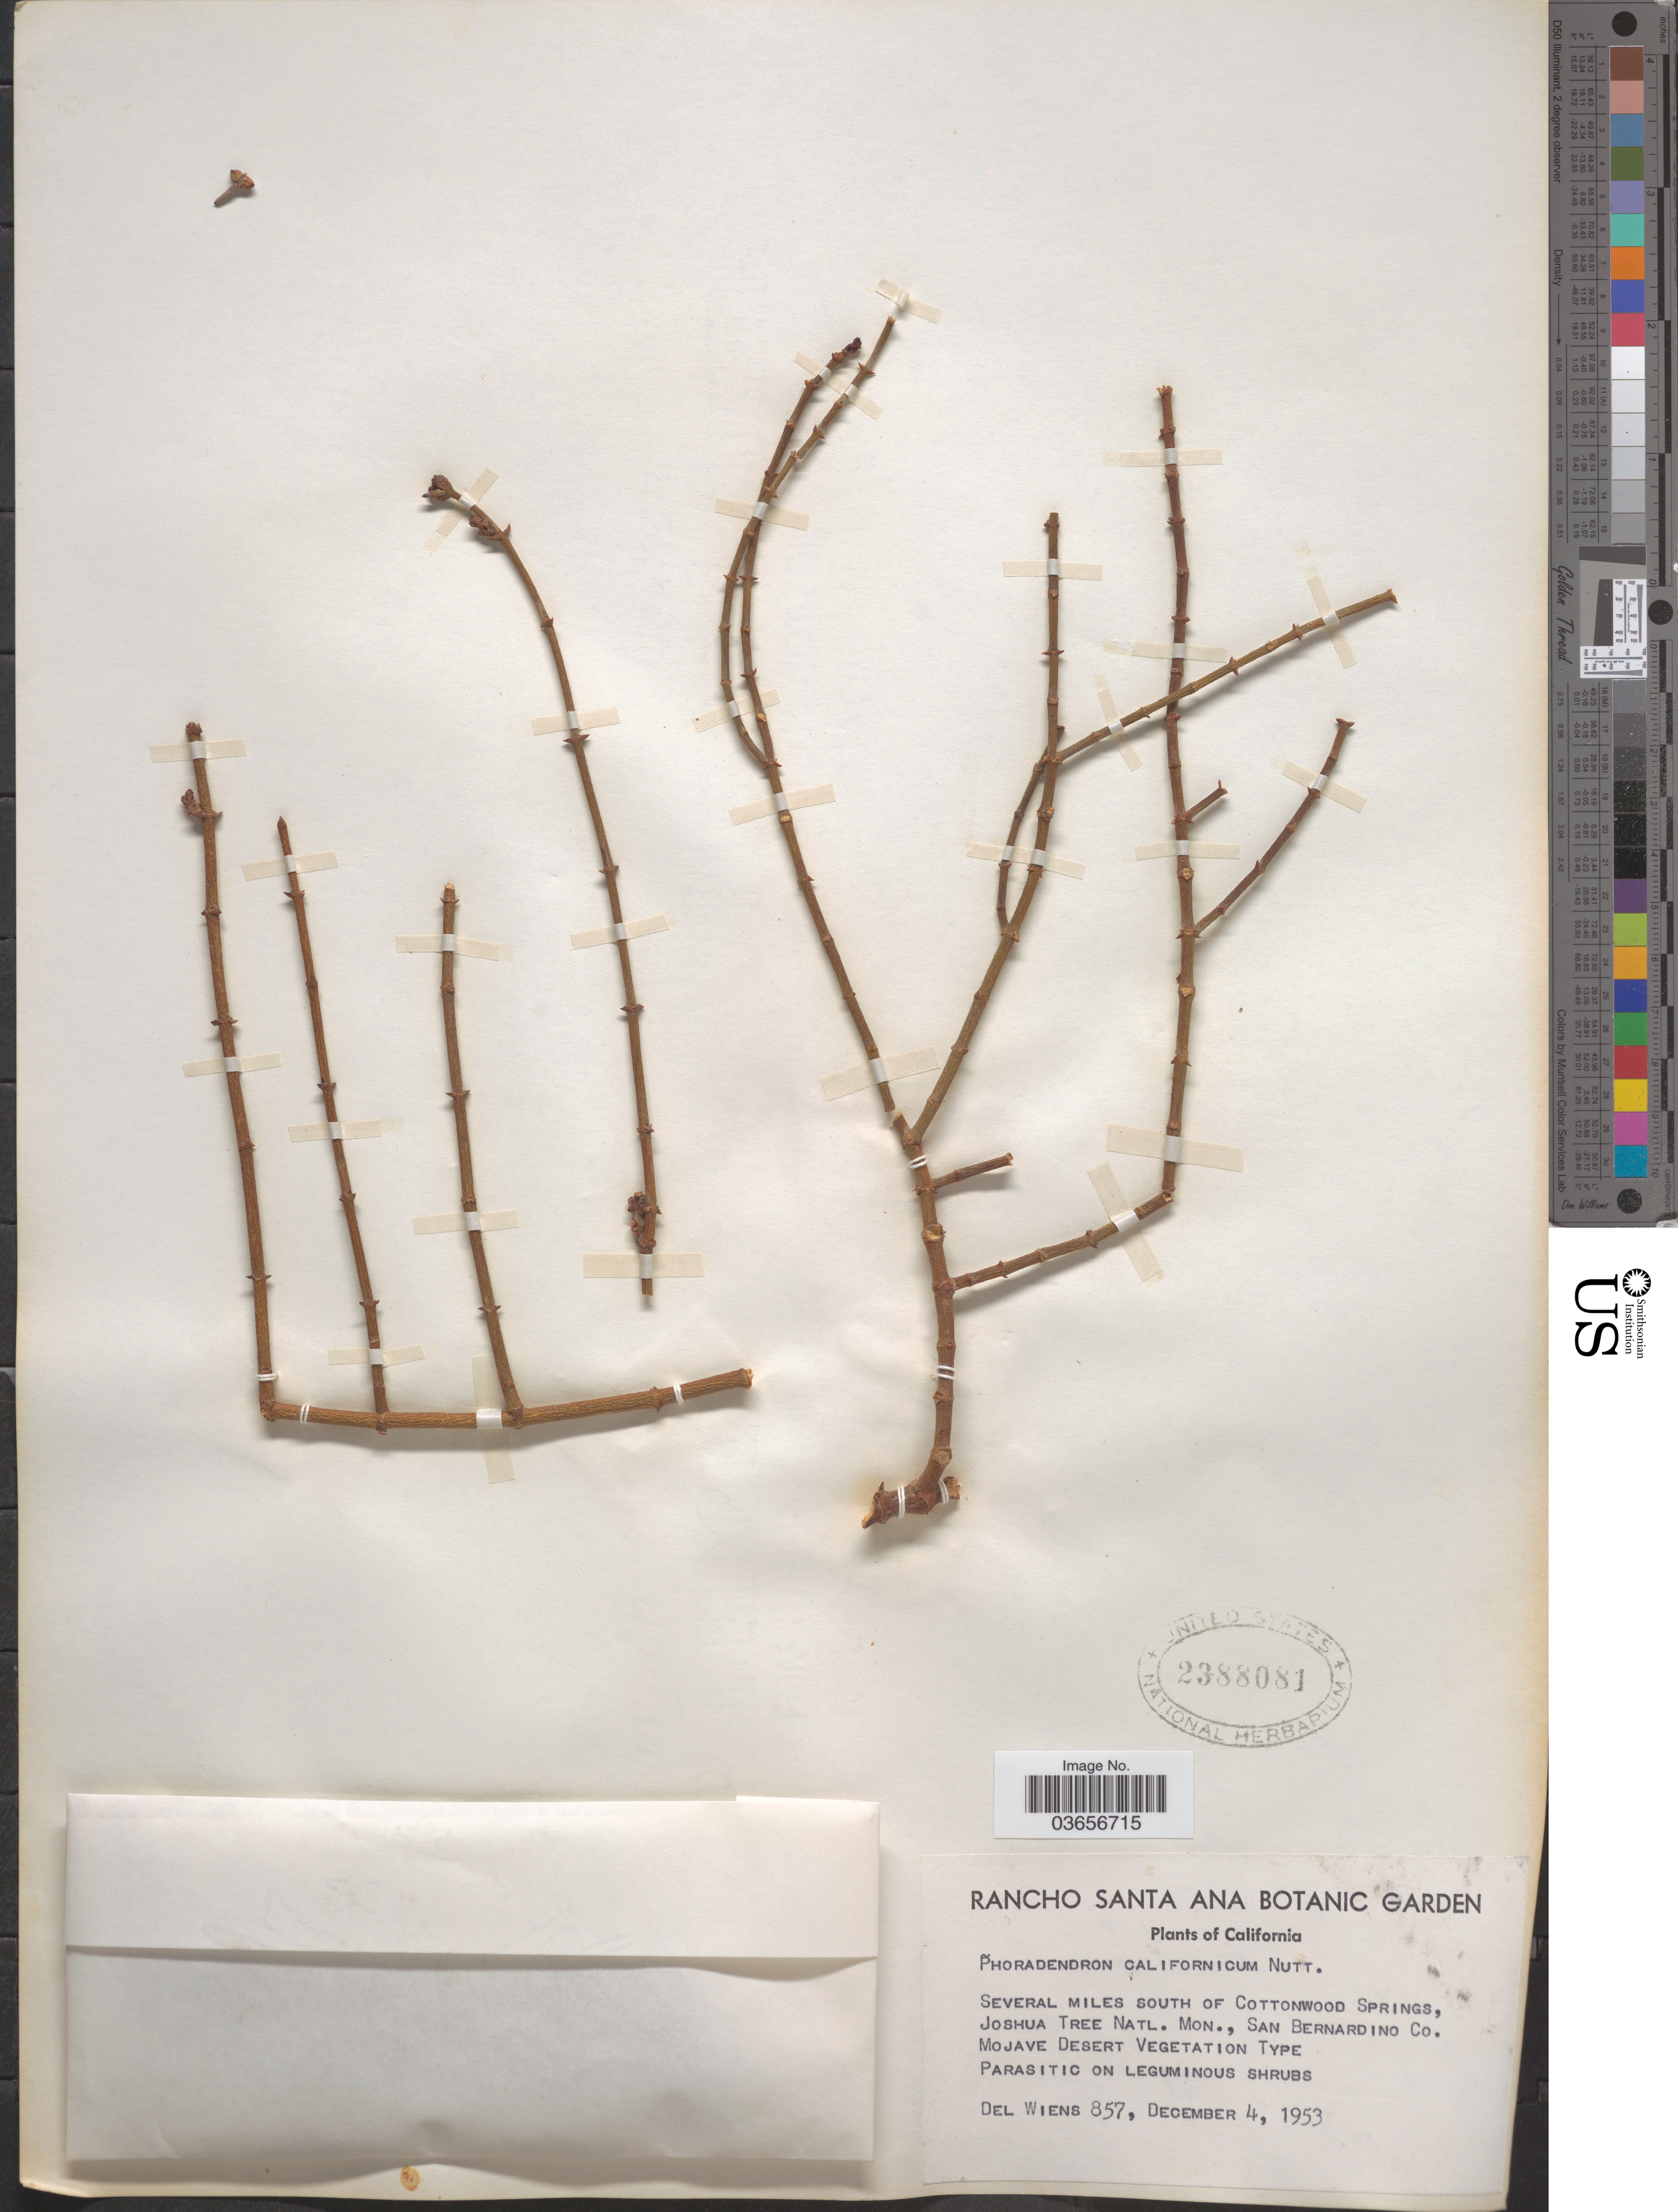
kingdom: Plantae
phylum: Tracheophyta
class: Magnoliopsida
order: Santalales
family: Viscaceae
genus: Phoradendron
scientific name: Phoradendron californicum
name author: Nutt.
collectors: D. Wiens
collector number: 857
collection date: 1953-12-04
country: United States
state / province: California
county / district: San Bernardino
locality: Several Miles south of Cottonwood Springs, Joshua Tree Natl. Mon., San Bernardino Co. Mojave Desert Vegetation.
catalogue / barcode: US 2388081